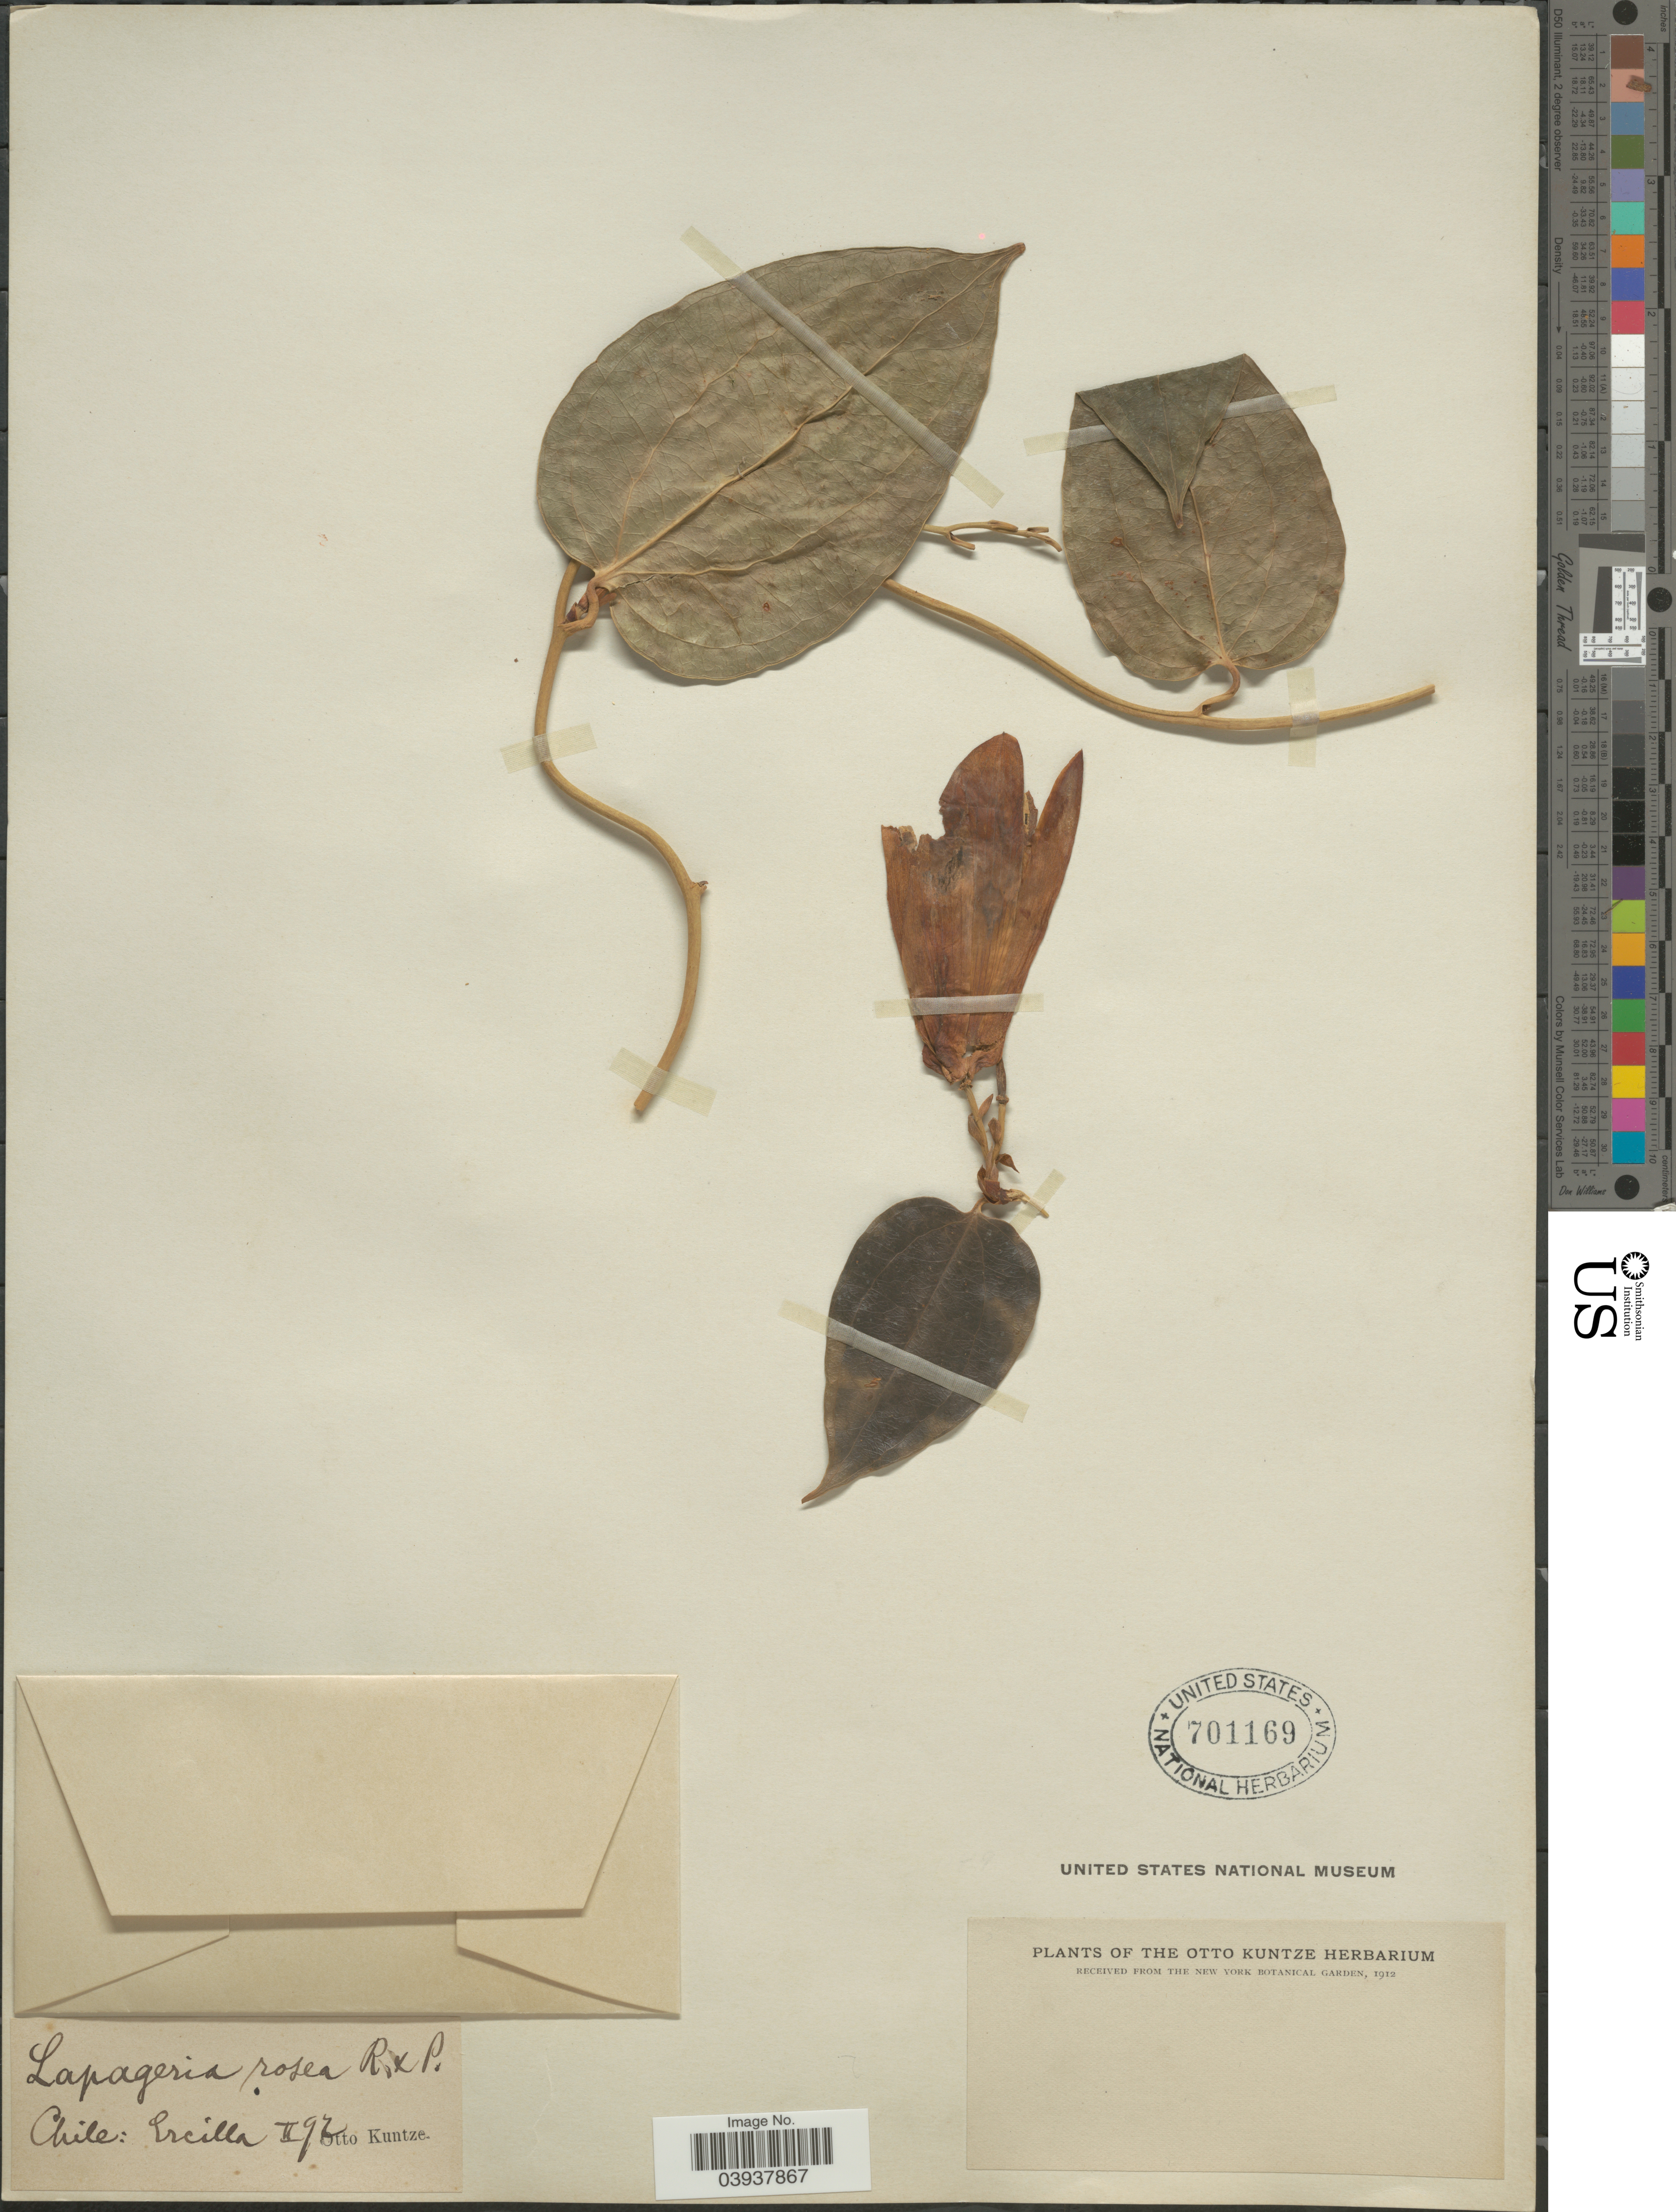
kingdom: Plantae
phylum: Tracheophyta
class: Liliopsida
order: Liliales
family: Philesiaceae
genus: Lapageria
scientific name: Lapageria rosea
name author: Ruiz & Pav.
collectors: C.E.O. Kuntze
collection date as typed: Transcribed d/m/y: /2/92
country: Chile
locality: Ercilla.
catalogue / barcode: US 701169